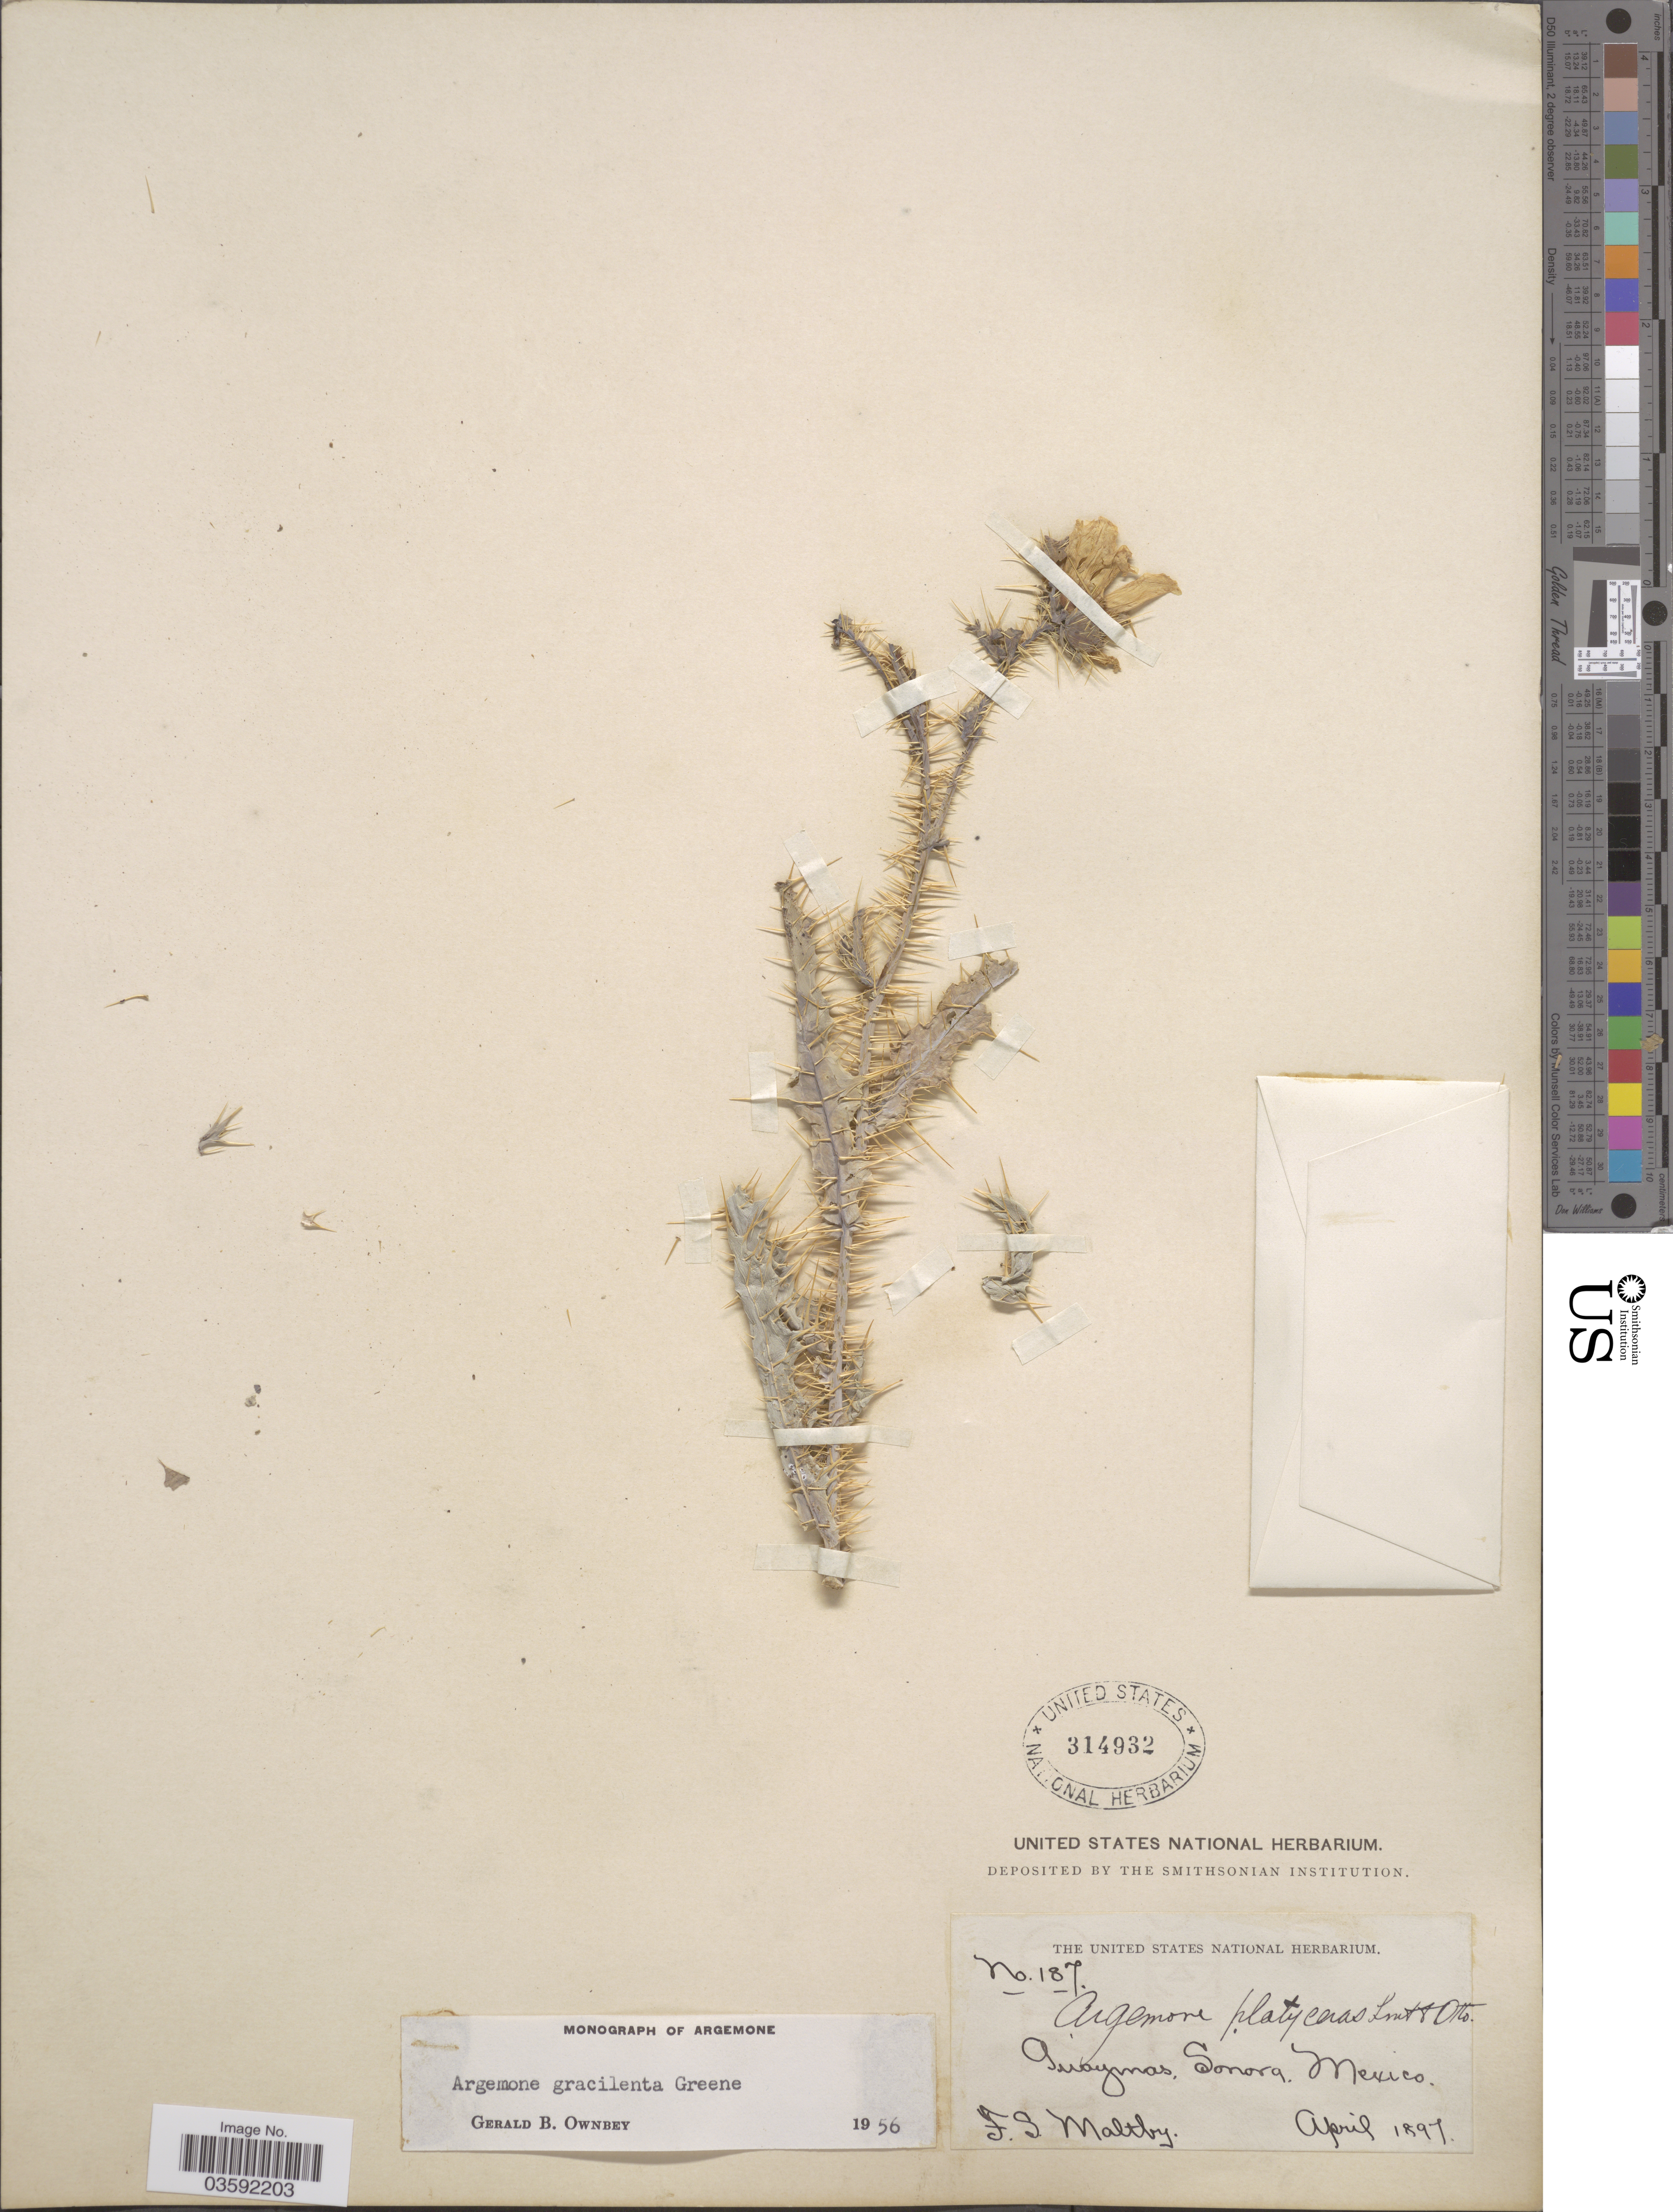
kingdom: Plantae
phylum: Tracheophyta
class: Magnoliopsida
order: Ranunculales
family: Papaveraceae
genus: Argemone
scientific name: Argemone gracilenta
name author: Greene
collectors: F. S. Maltby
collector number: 187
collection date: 1897-04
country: Mexico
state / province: Sonora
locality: Guaymas.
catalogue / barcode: US 314932